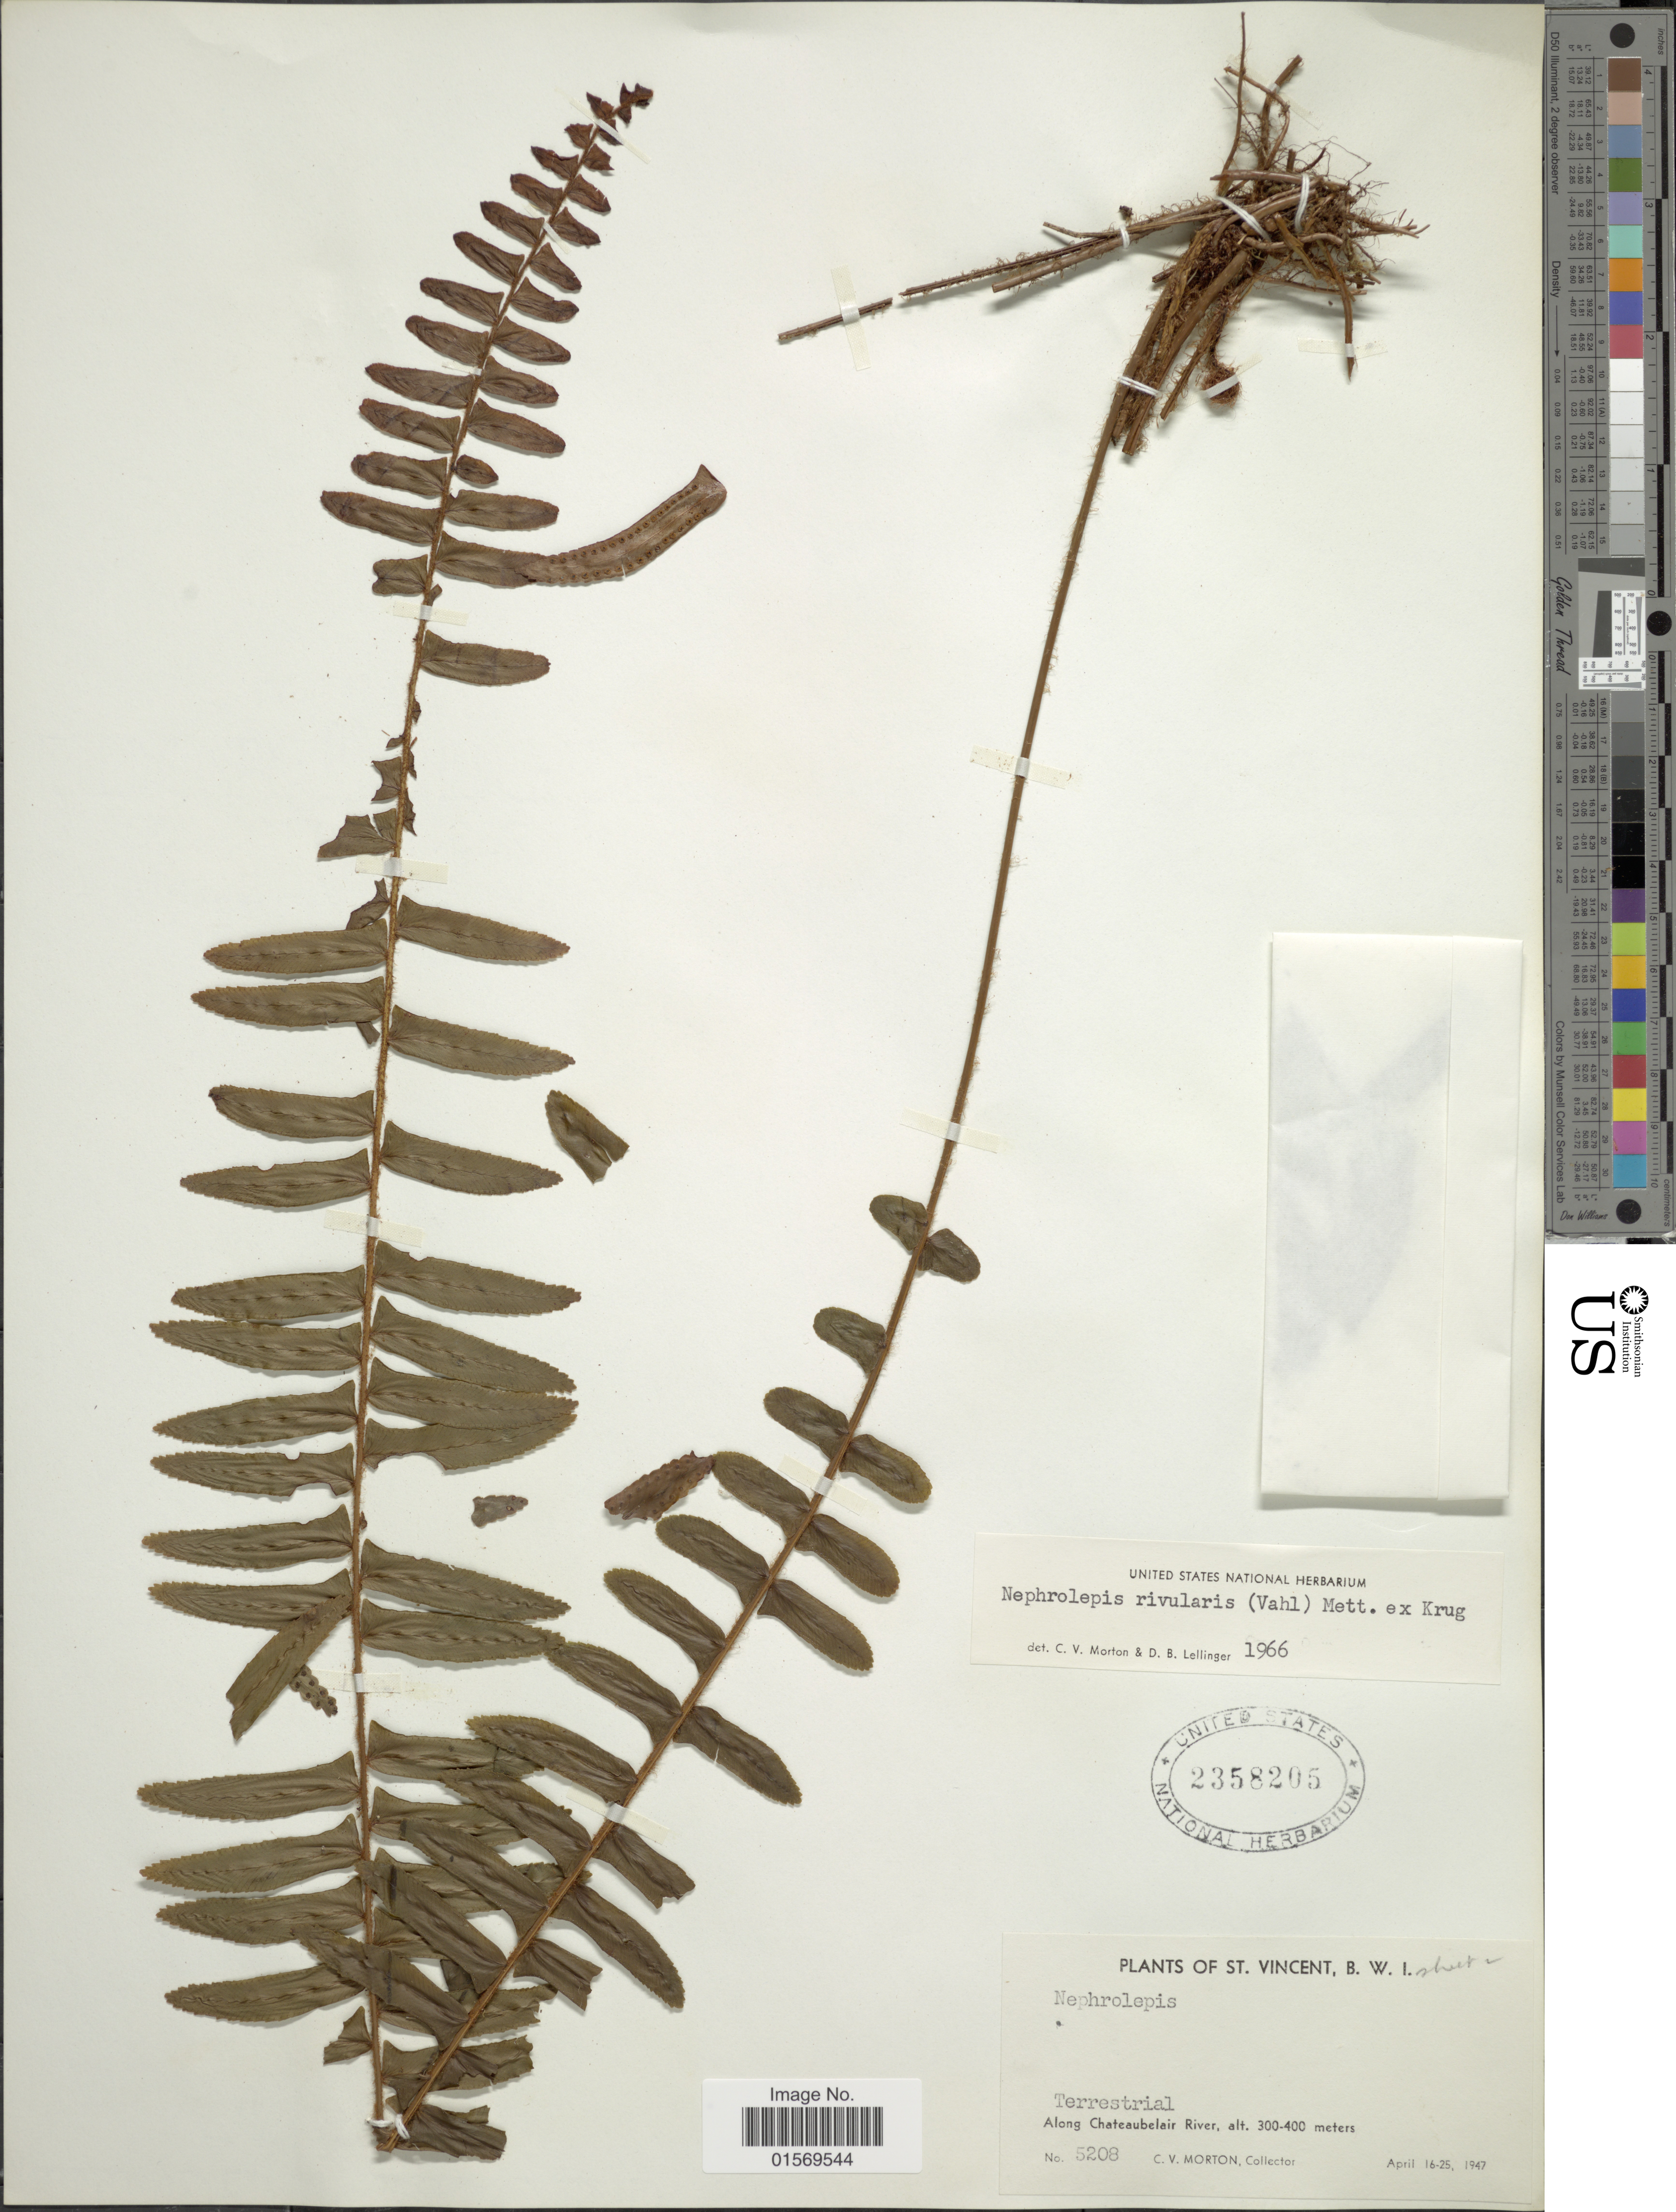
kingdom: Plantae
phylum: Tracheophyta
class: Polypodiopsida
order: Polypodiales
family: Nephrolepidaceae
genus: Nephrolepis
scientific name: Nephrolepis rivularis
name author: (Vahl) Mett. ex Krug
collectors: C. V. Morton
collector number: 5208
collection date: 1947-04-16/1947-04-25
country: St. Vincent - Grenadines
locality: St. Vincent, B.W.I. along Chateaubelair River.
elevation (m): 300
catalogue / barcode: US 2358205